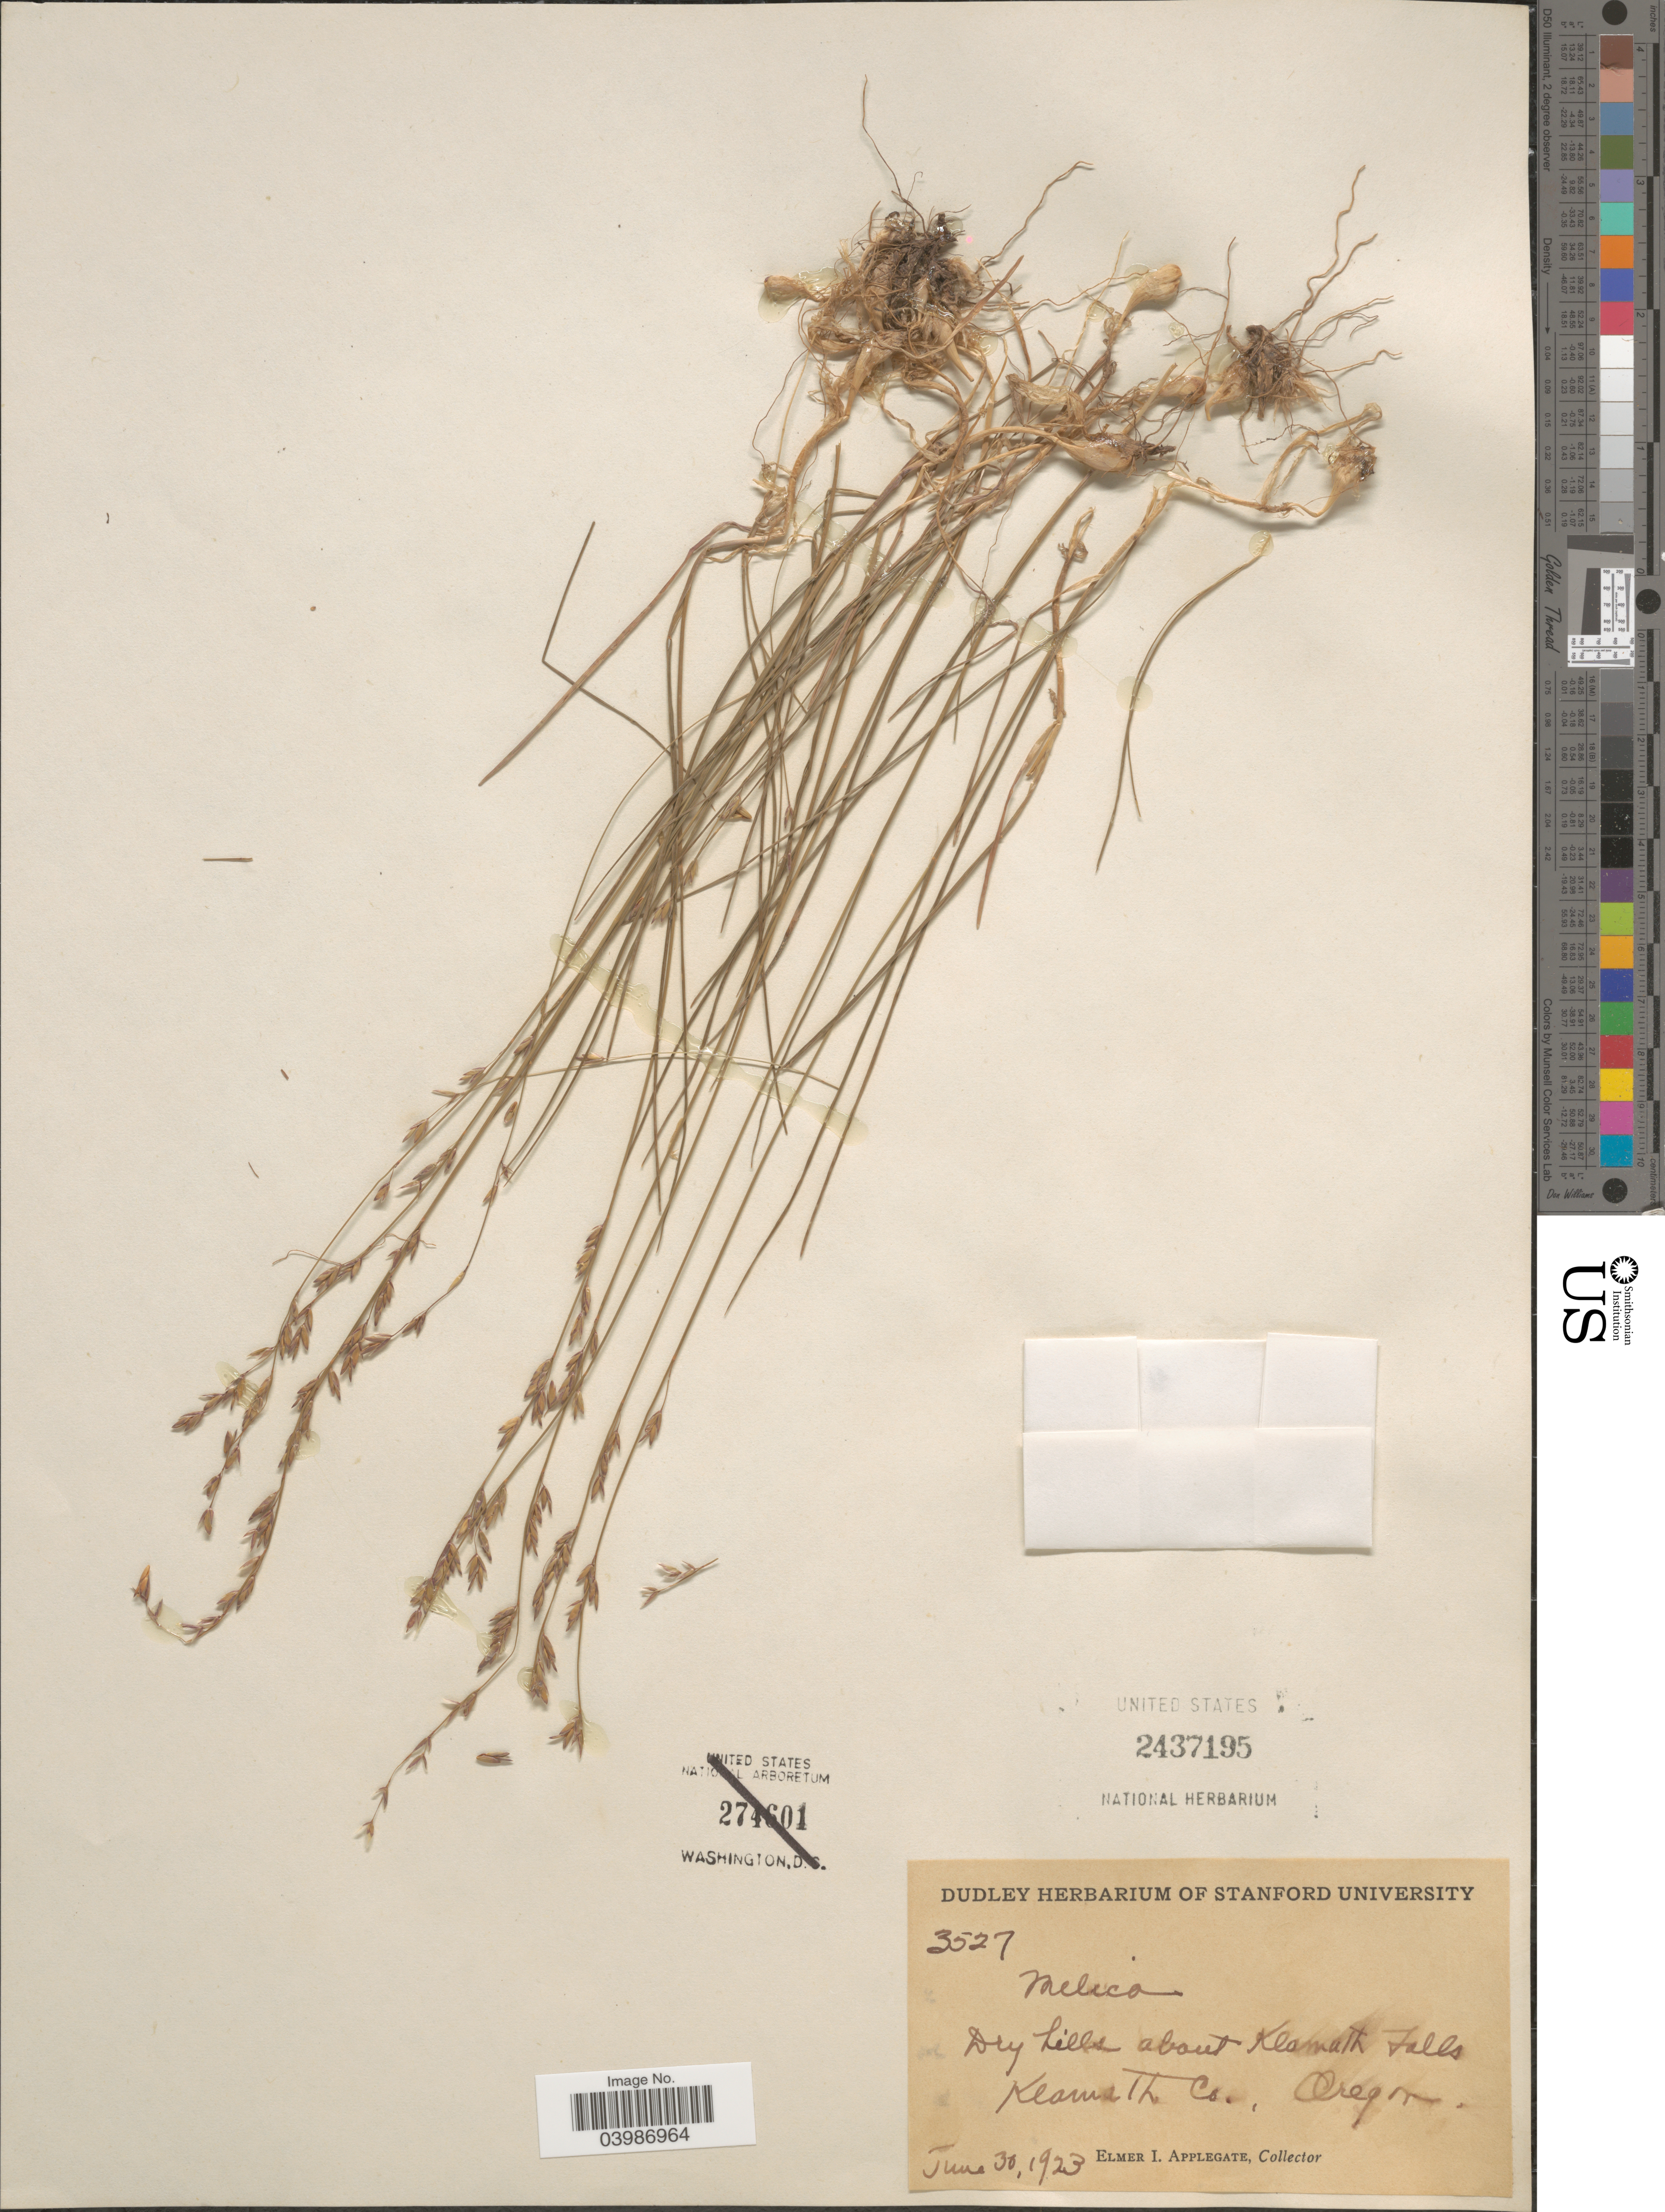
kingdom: Plantae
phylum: Tracheophyta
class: Liliopsida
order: Poales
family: Poaceae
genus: Melica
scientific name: Melica sp.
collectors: E. I. Applegate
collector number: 3527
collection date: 1923-06-30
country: United States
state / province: Oregon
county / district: Klamath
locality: About Klamath Falls. Klamath Co.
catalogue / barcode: US 2437195